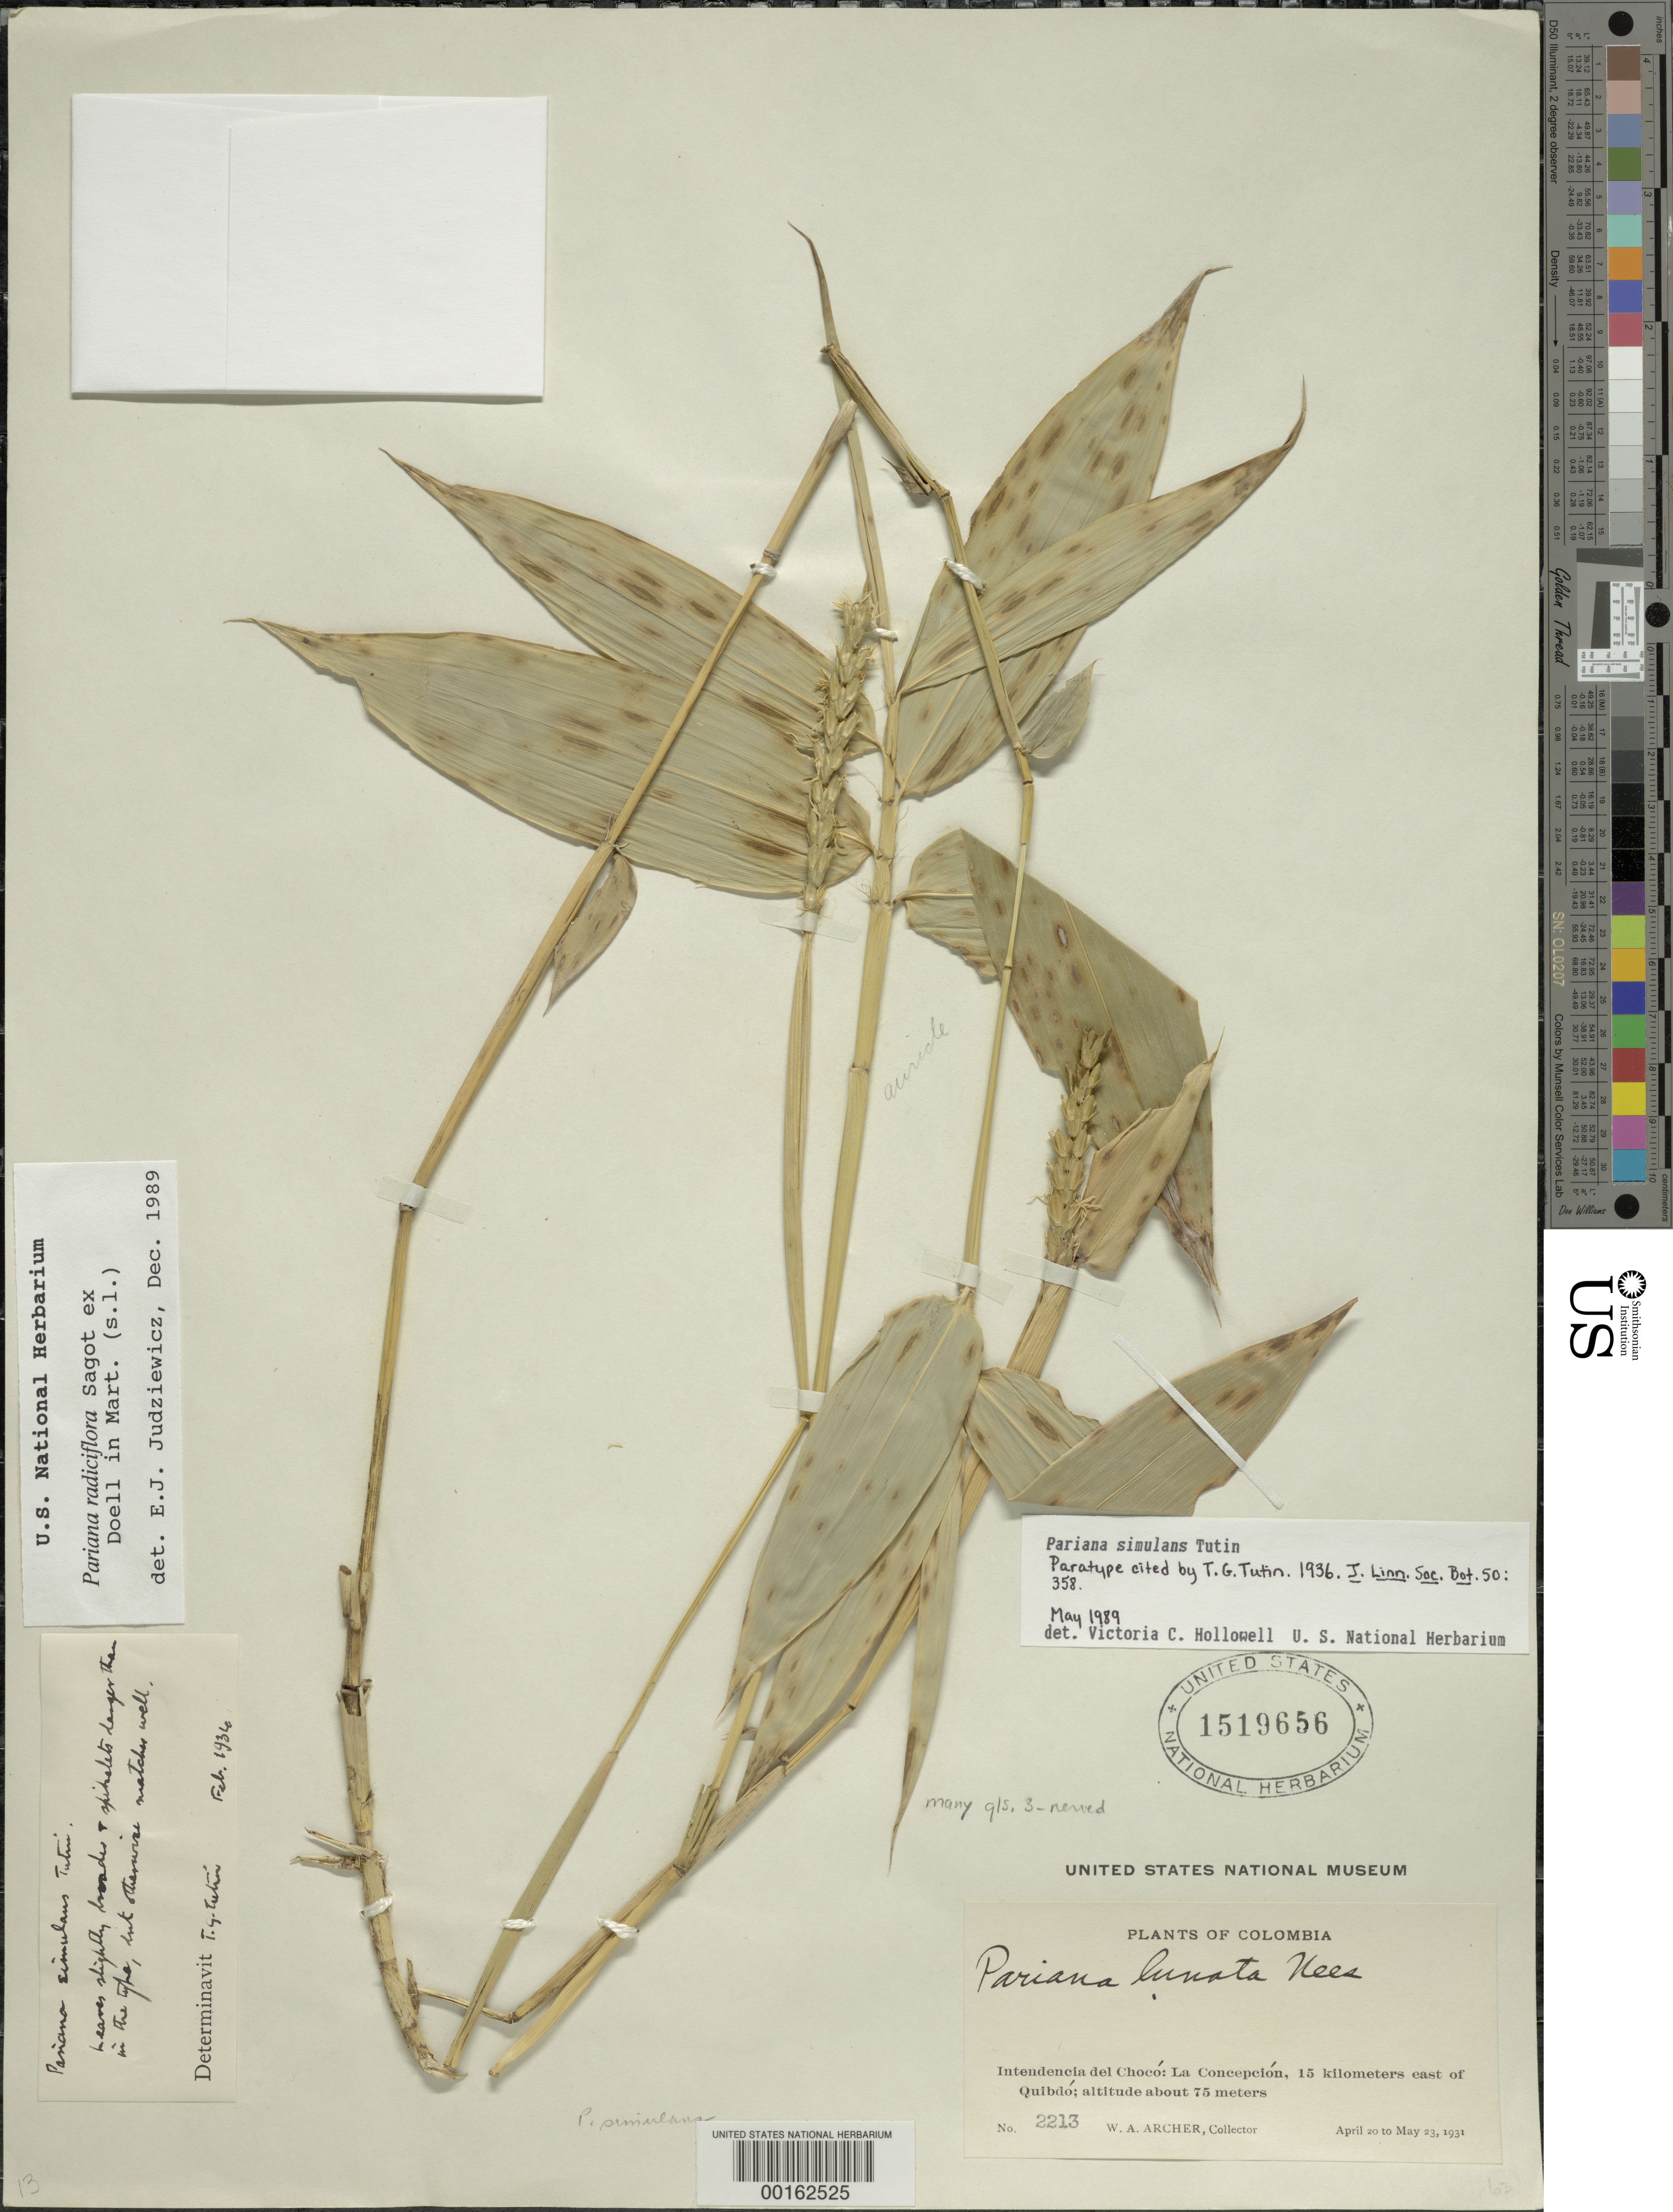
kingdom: Plantae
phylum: Tracheophyta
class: Liliopsida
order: Poales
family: Poaceae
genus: Pariana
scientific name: Pariana simulans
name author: Tutin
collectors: W. A. Archer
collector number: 2213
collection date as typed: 20 Apr 1931 to 23 May 1931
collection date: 1931-04-20/1931-05-23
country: Colombia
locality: Intendencia del Choco, la Concepcion, 15 km E of Quibdo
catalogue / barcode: US 1519656